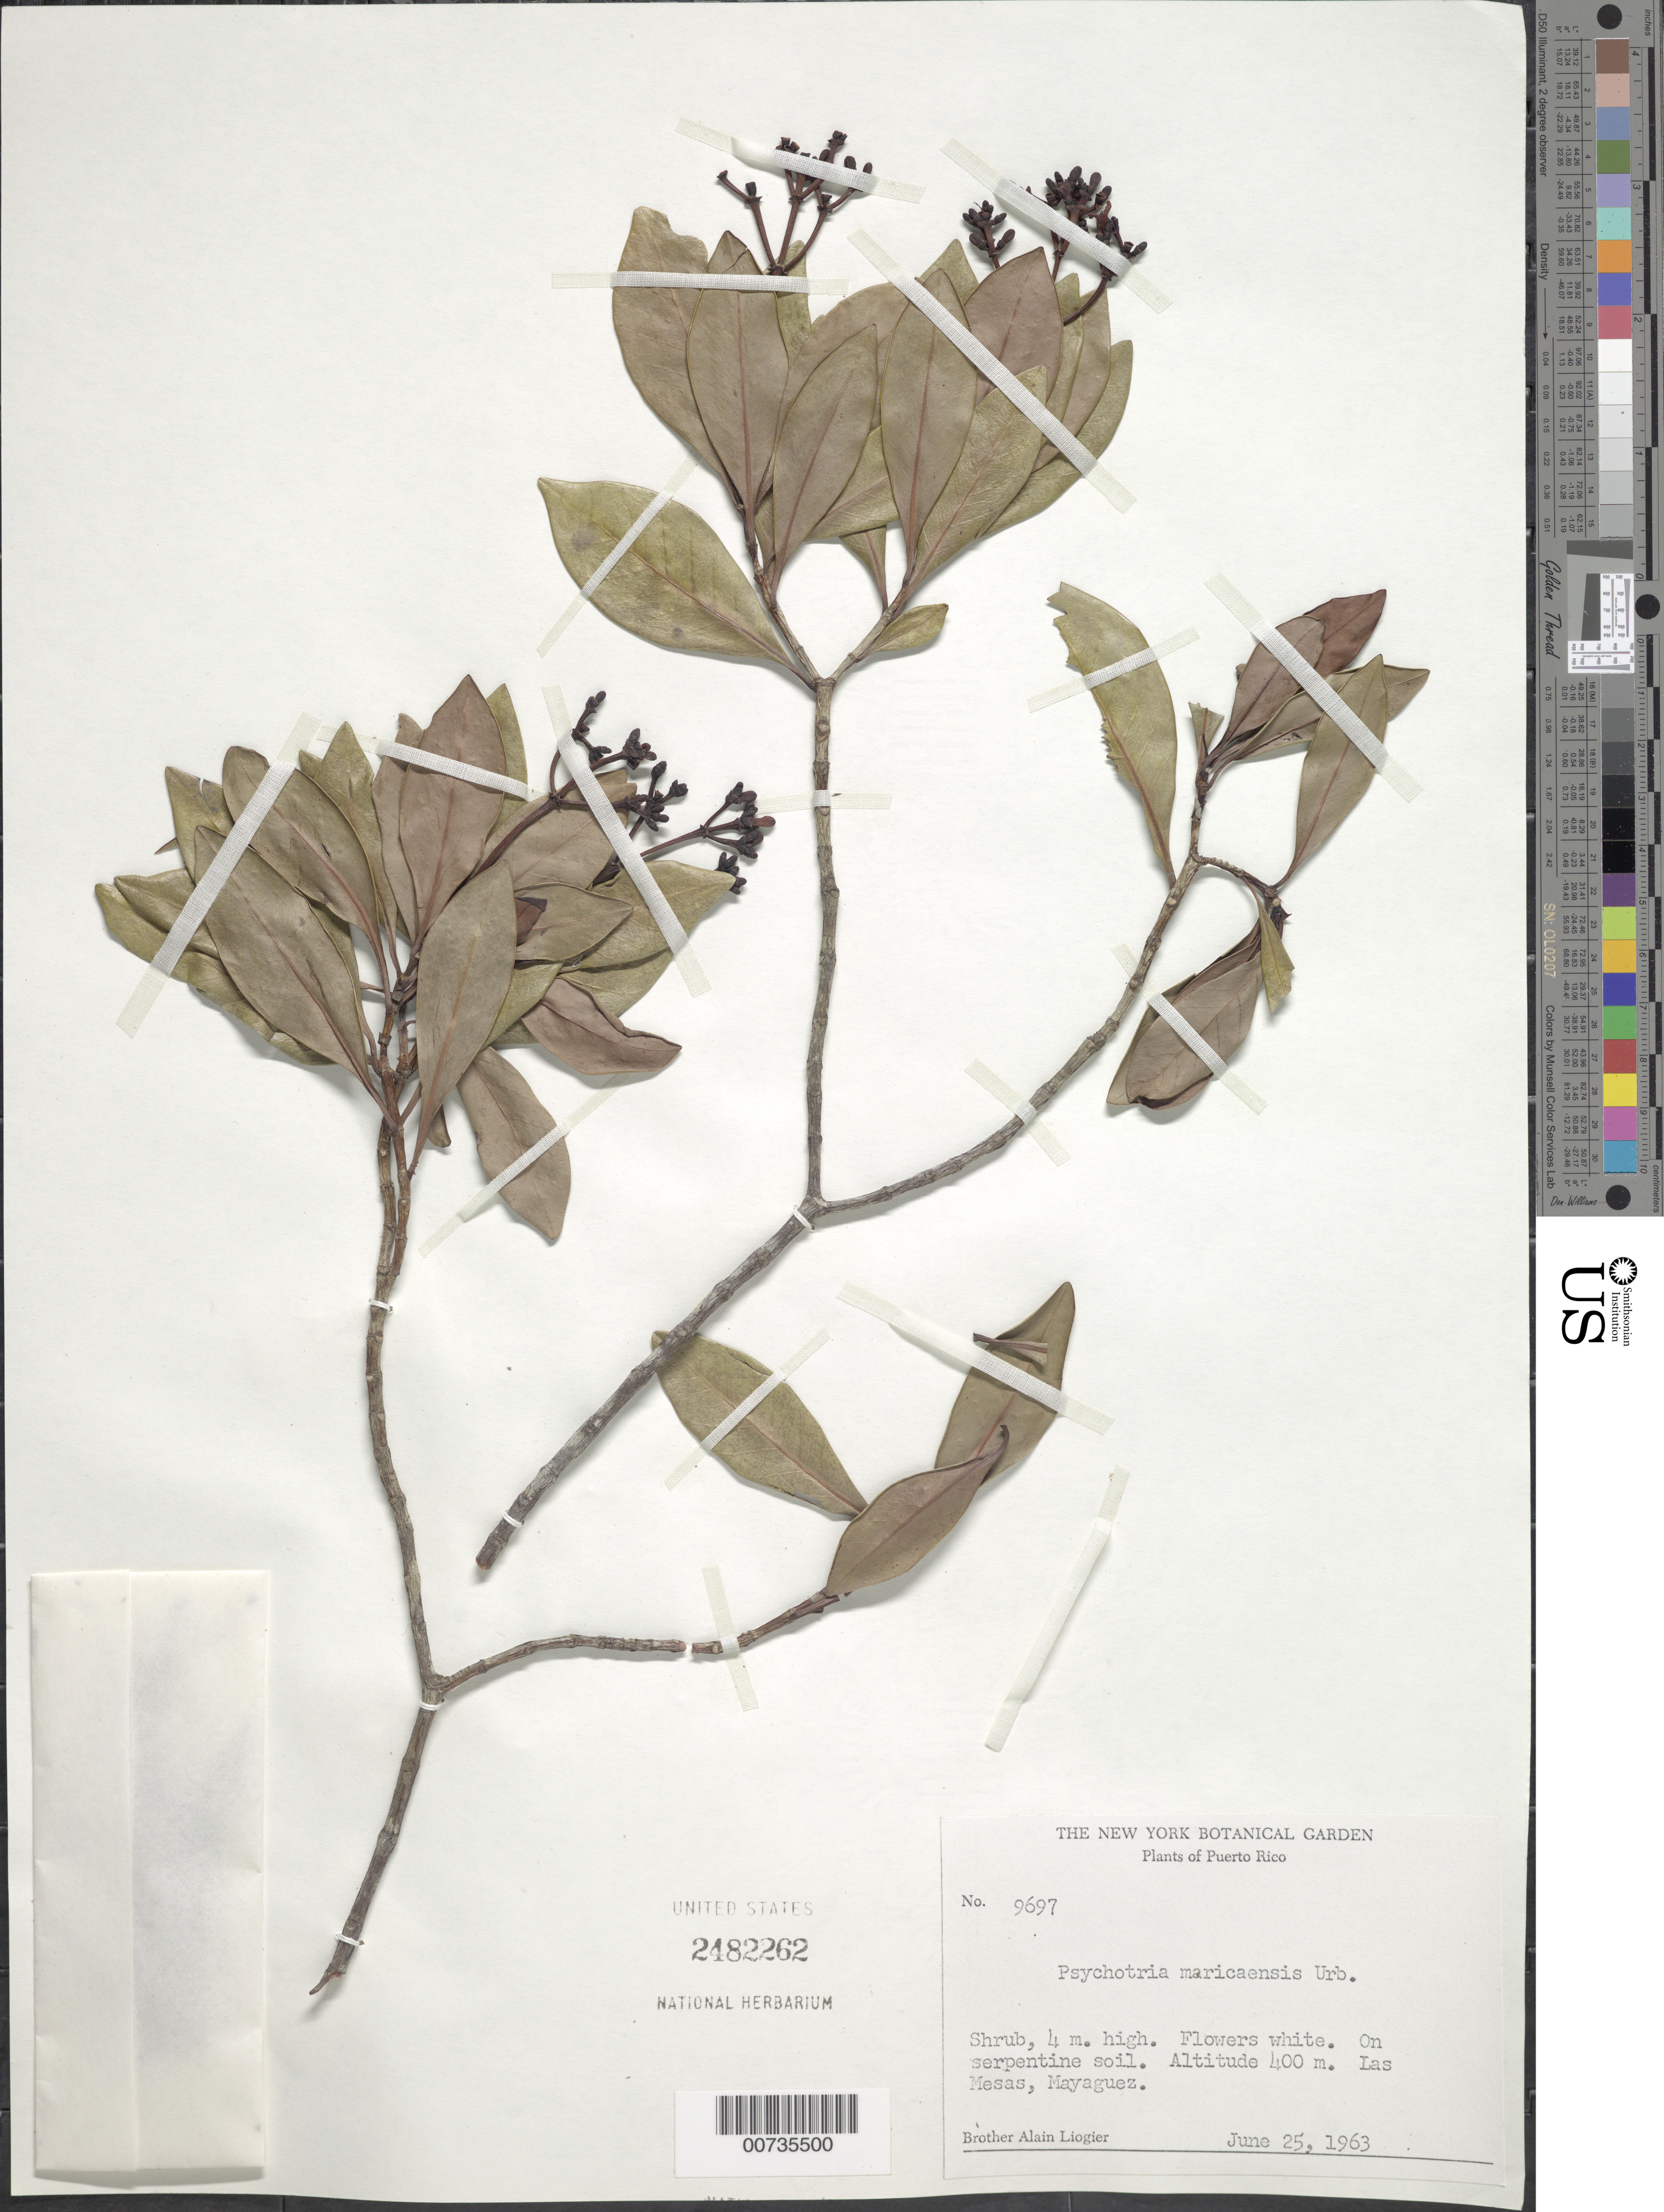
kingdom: Plantae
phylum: Tracheophyta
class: Magnoliopsida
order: Gentianales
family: Rubiaceae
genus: Psychotria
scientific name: Psychotria maricaensis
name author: Urb.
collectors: A. H. Liogier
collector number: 9697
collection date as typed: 25 Jun 1963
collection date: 1963-06-25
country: Puerto Rico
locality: Las Mesas, Mayagüez.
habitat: On serpentine soil.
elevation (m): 400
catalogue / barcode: US 2482262